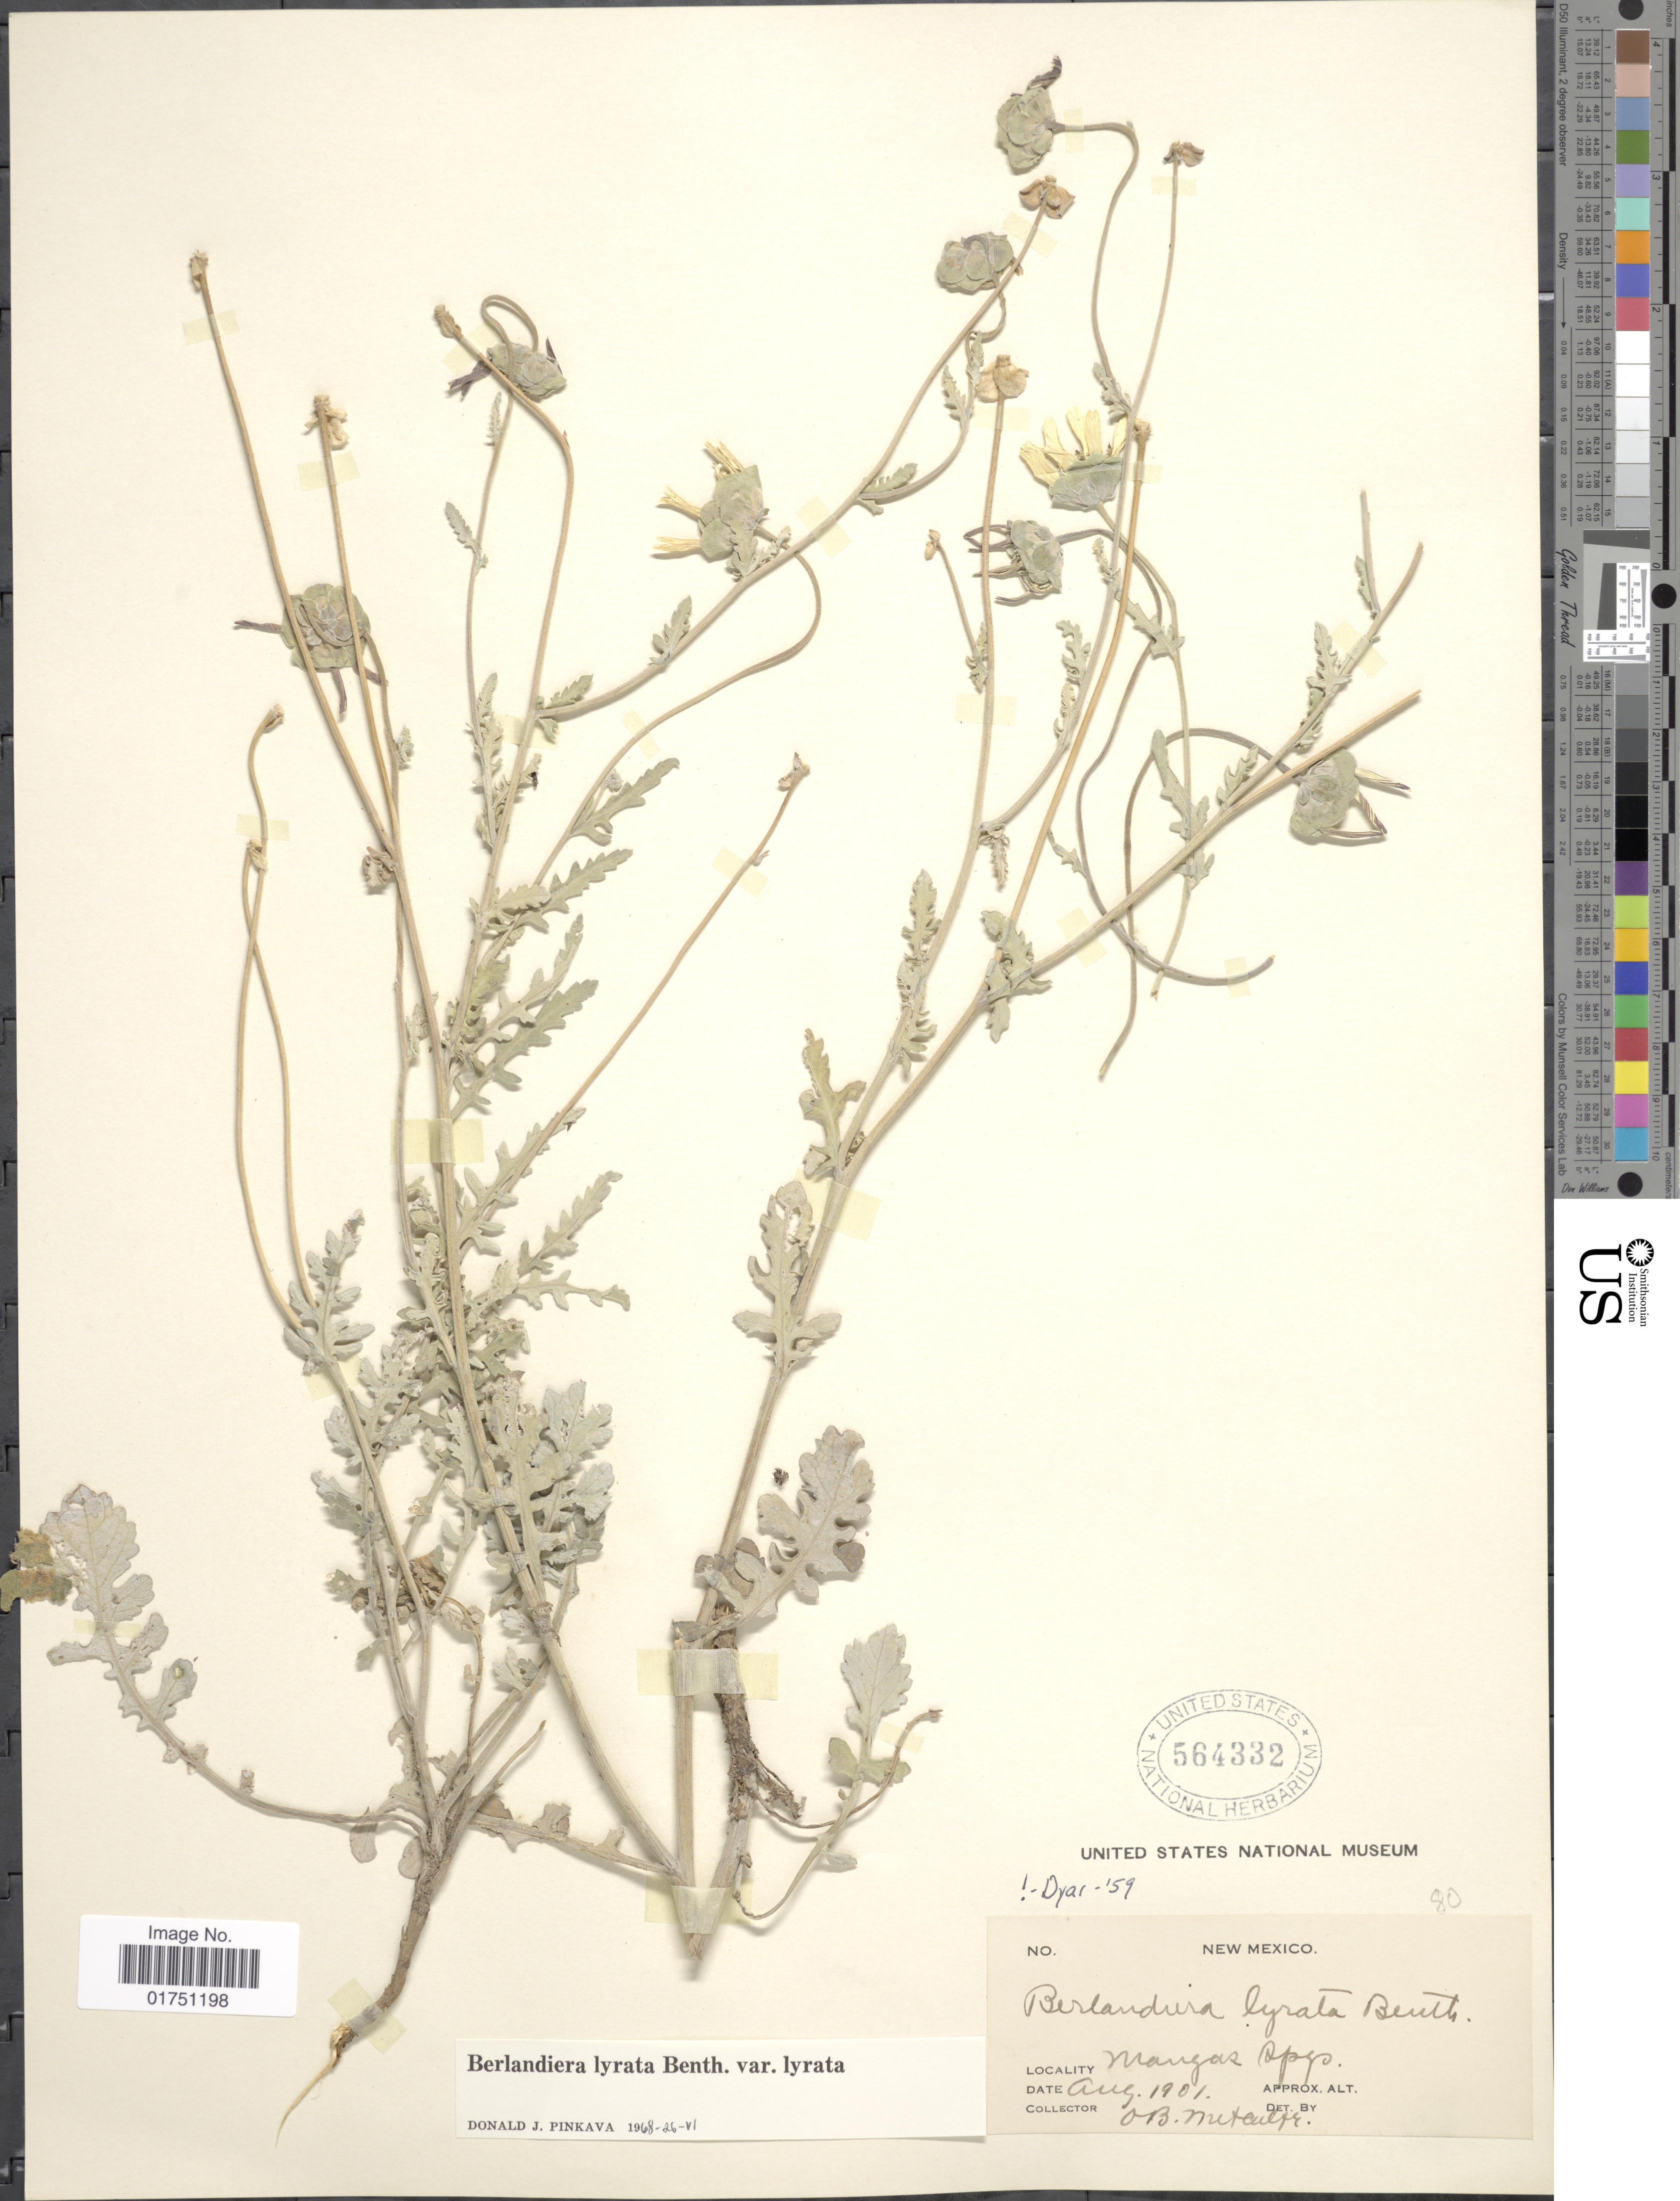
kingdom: Plantae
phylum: Tracheophyta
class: Magnoliopsida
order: Asterales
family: Asteraceae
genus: Berlandiera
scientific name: Berlandiera lyrata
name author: Benth.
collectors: O. B. Metcalfe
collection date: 1901-08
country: United States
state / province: New Mexico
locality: Mangas Spgs. [Mangas Springs]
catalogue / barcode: US 564332